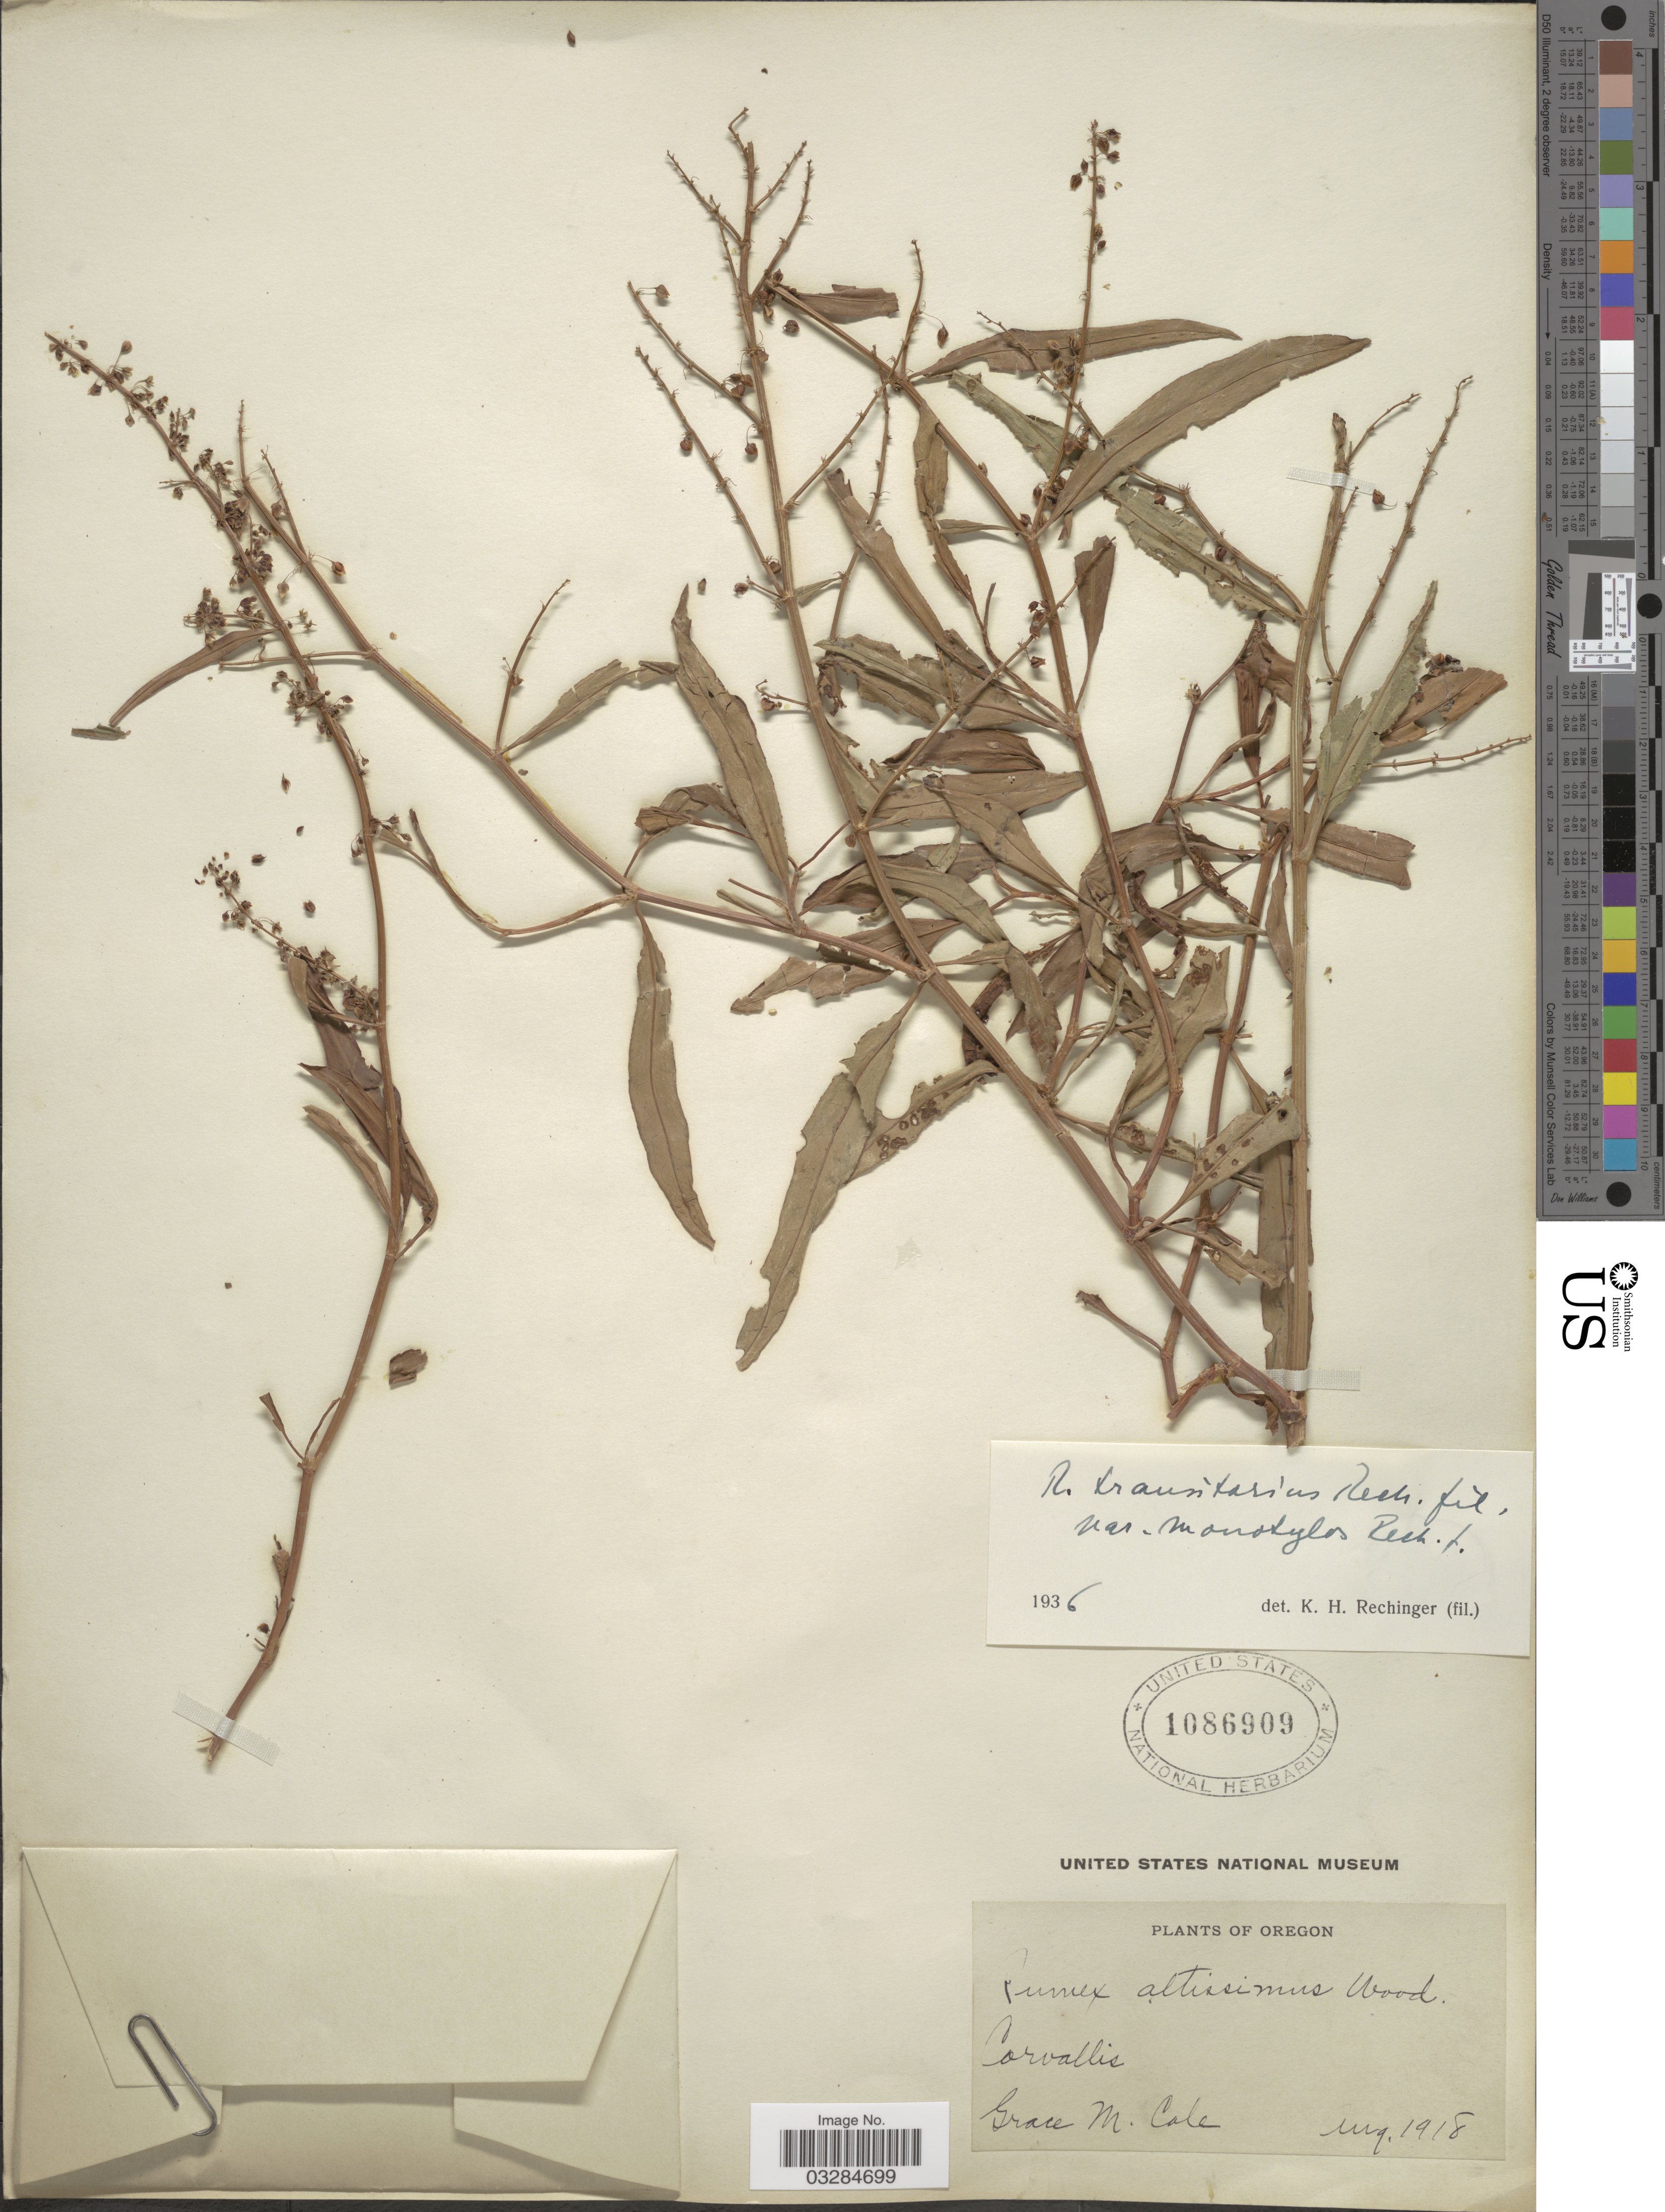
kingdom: Plantae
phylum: Tracheophyta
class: Magnoliopsida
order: Caryophyllales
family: Polygonaceae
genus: Rumex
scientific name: Rumex transitorius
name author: Rech. f.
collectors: G. Cole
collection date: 1918-05-09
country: United States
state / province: Oregon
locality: Corvallis.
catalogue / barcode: US 1086909